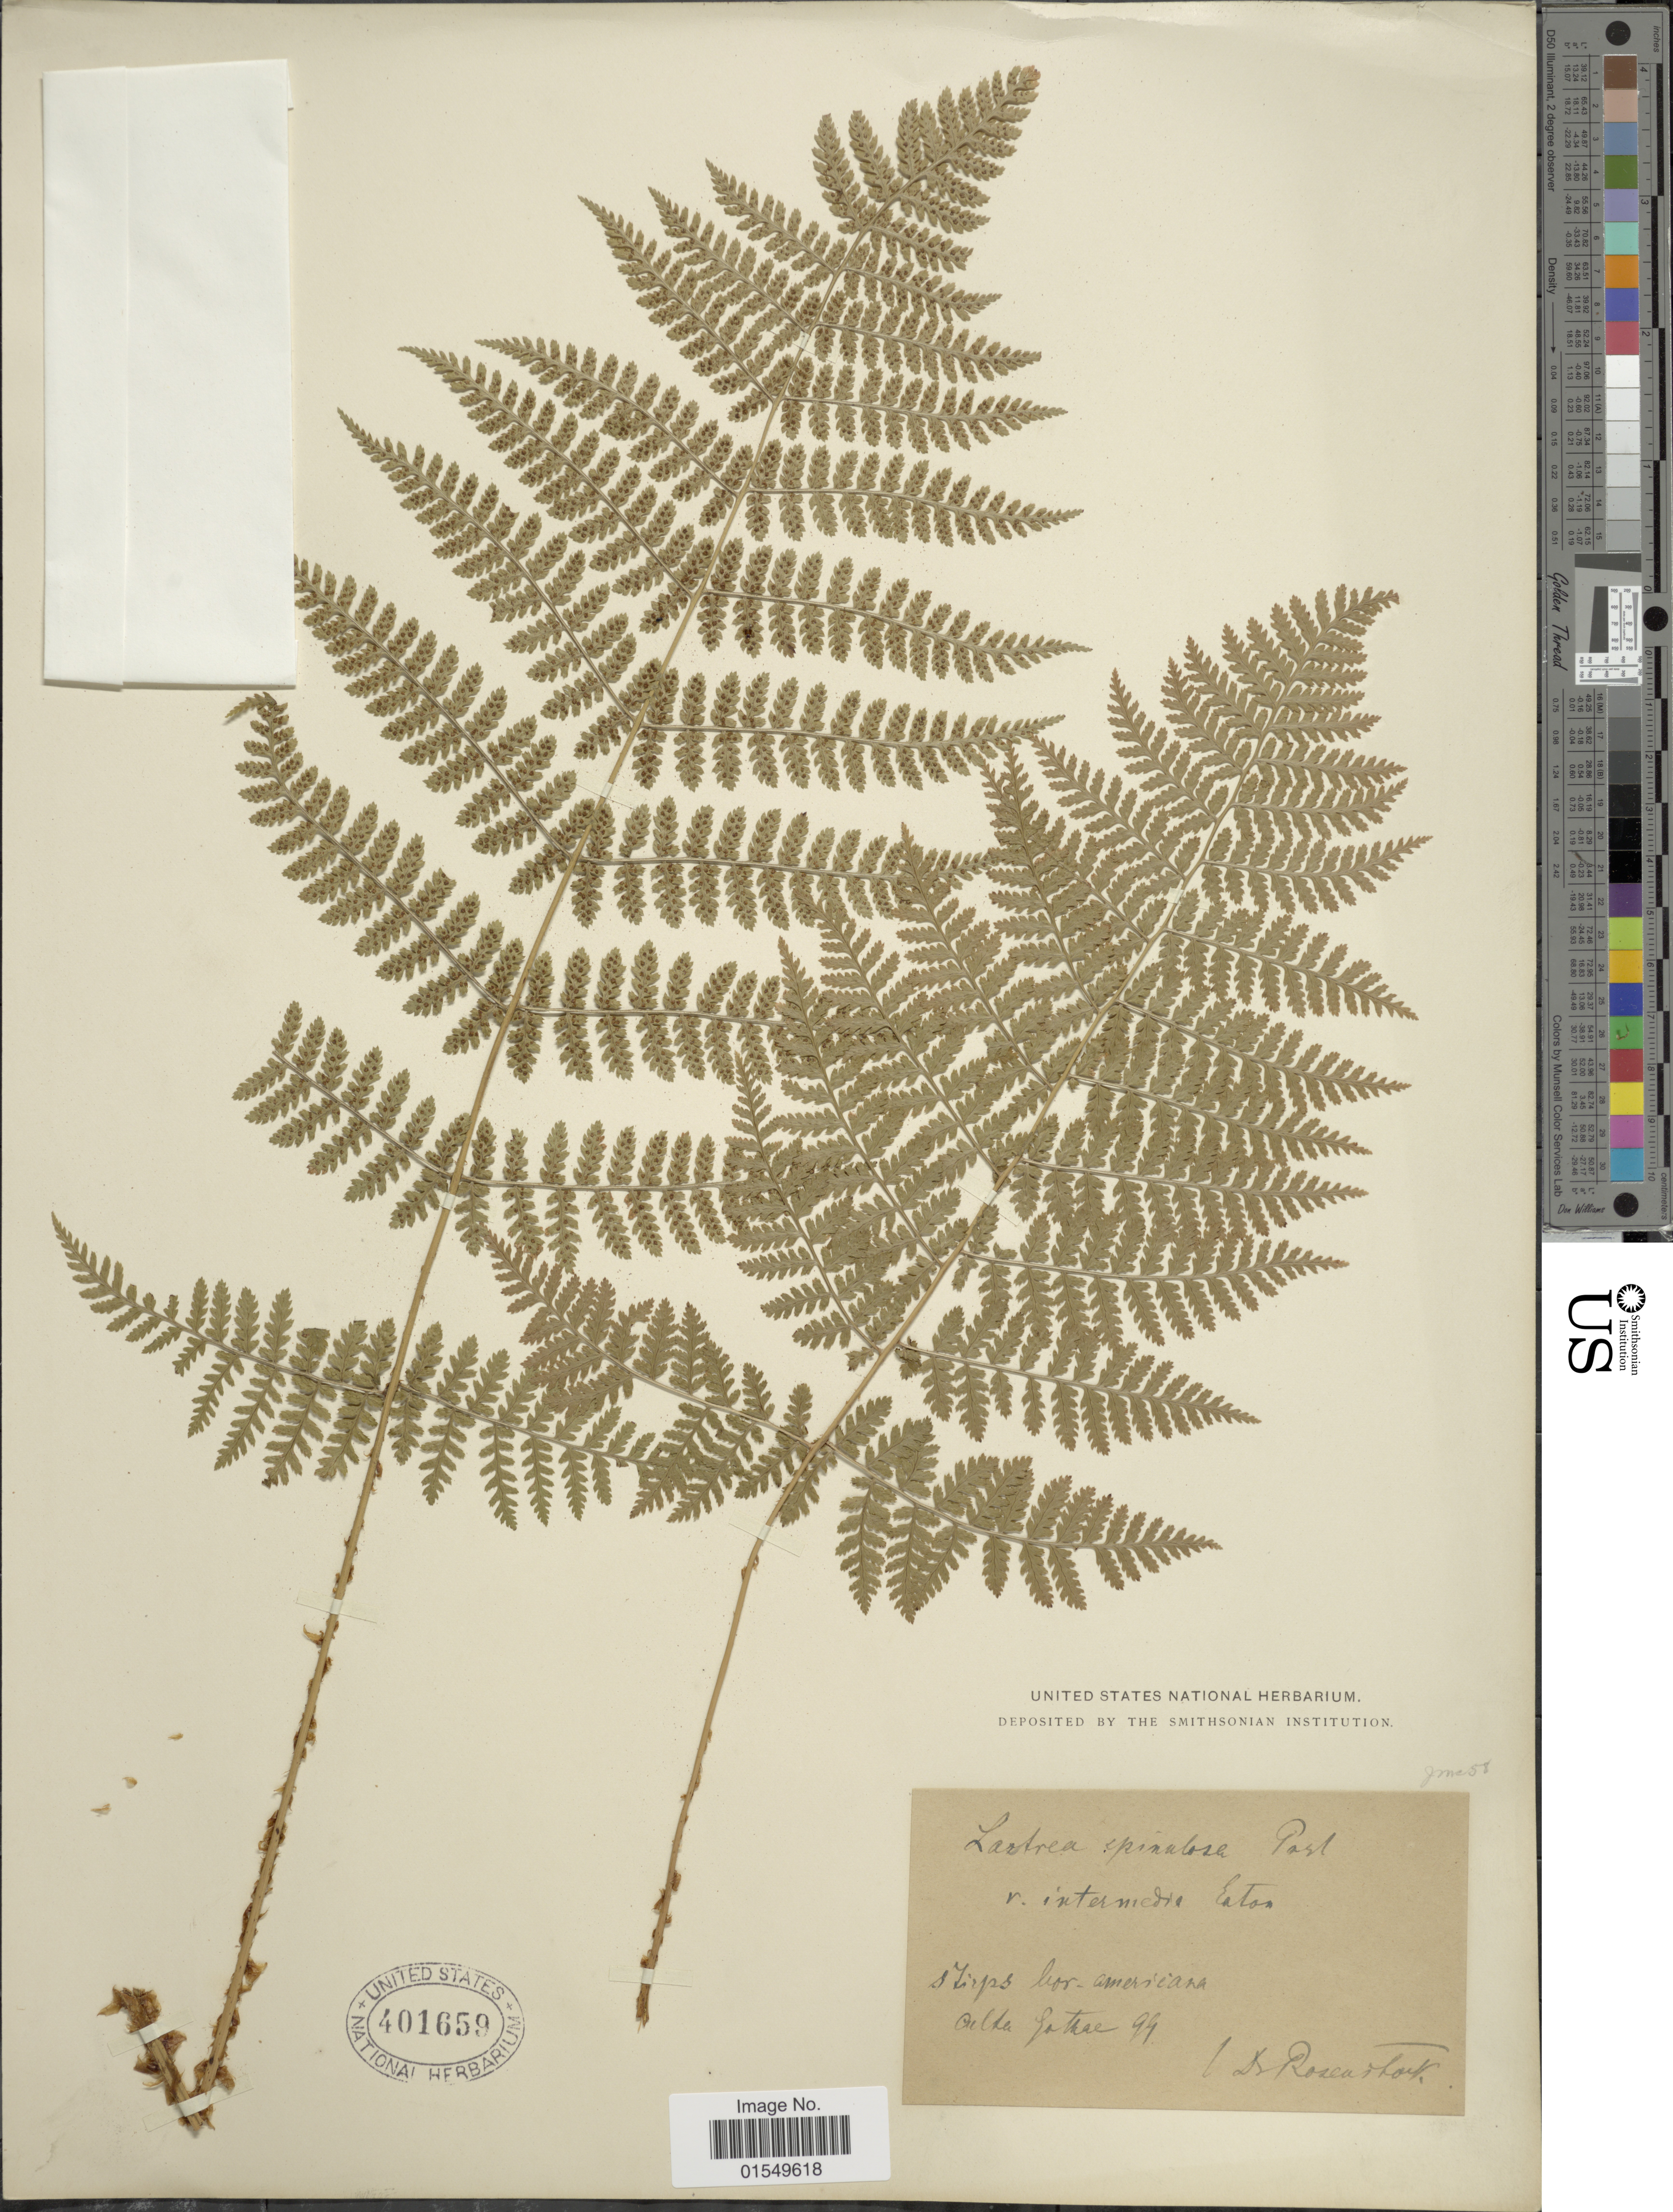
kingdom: Plantae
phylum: Tracheophyta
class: Polypodiopsida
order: Polypodiales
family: Dryopteridaceae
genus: Dryopteris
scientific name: Dryopteris carthusiana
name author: (Villars) H.P. Fuchs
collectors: -- Rosenstock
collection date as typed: Transcribed d/m/y: //99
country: Germany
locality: Culta Gothae.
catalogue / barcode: US 401659